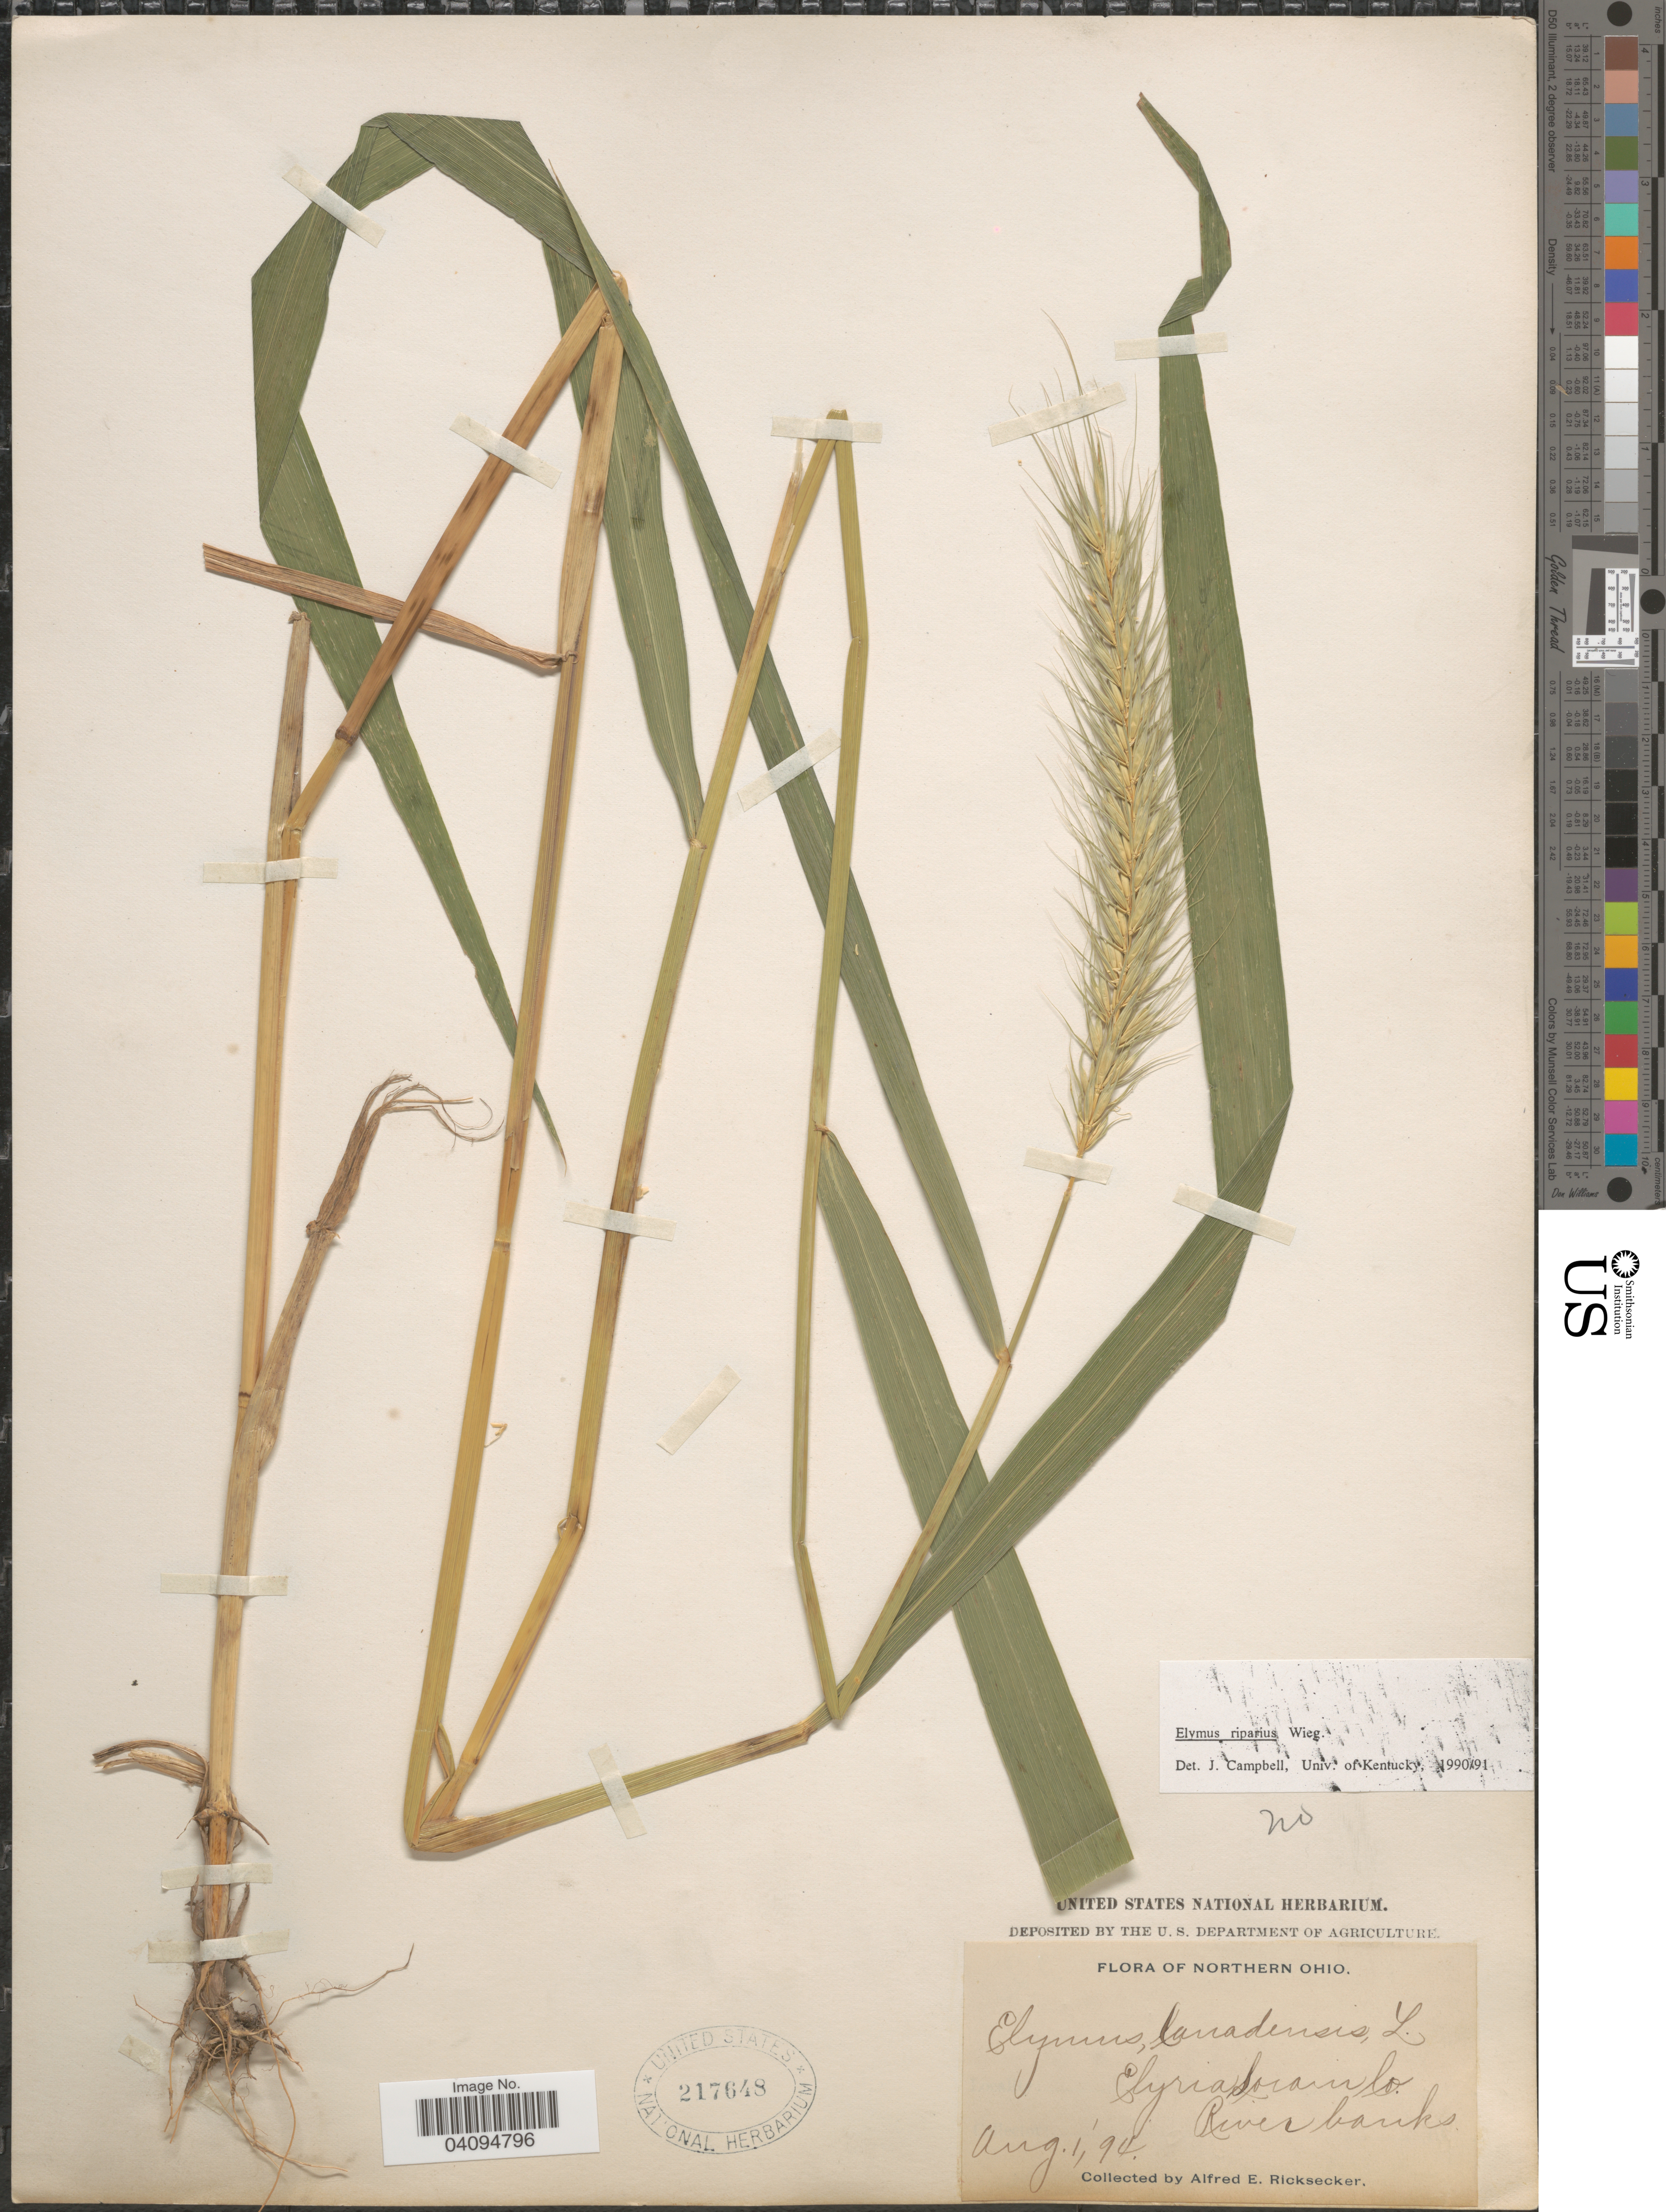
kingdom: Plantae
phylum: Tracheophyta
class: Liliopsida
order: Poales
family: Poaceae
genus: Elymus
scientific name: Elymus riparius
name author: Wiegand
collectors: A. E. Ricksecker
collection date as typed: Transcribed d/m/y: 1/8/94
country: United States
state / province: Ohio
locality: Northern Ohio. Elyria, Lorain Co. River banks.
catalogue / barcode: US 217648